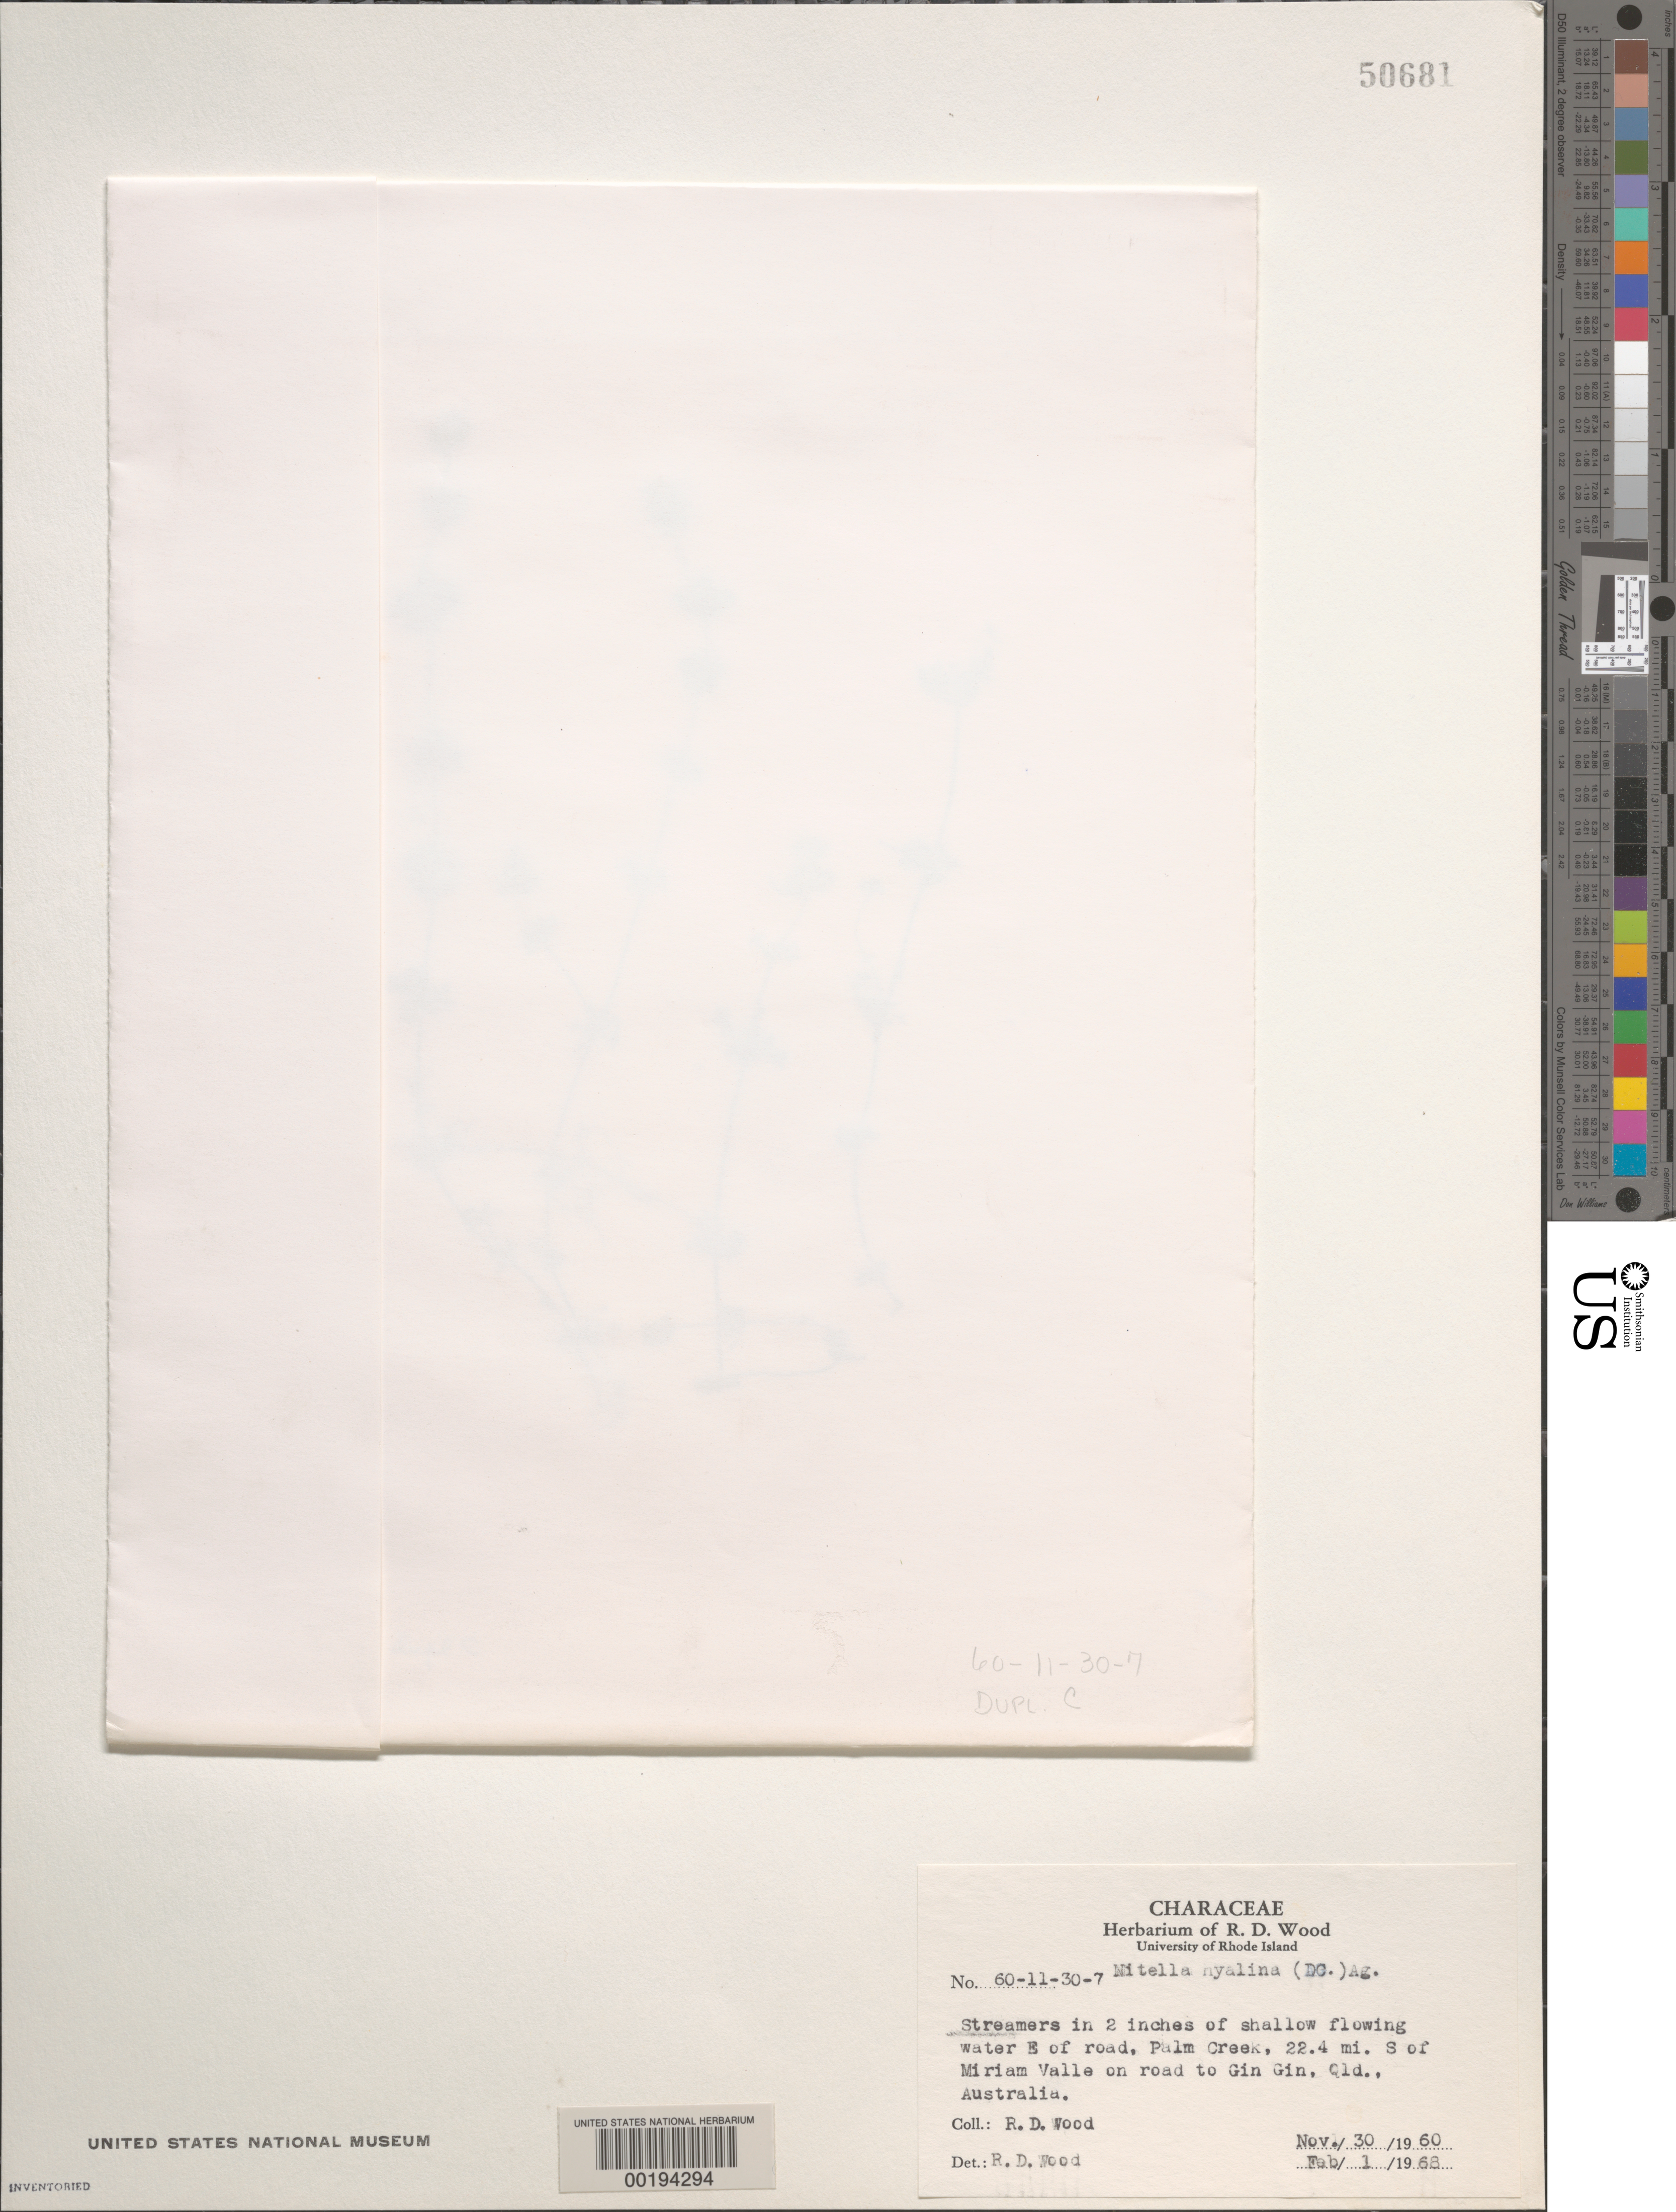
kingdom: Plantae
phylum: Charophyta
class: Charophyceae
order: Charales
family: Characeae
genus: Nitella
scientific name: Nitella hyalina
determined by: Wood, R. D.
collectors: R. Wood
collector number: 60-11-30-7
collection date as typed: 30 Nov 1960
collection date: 1960-11-30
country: Australia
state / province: Queensland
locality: Palm creek, gin gin road 22.4 miles south of miriam vale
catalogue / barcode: US 50681